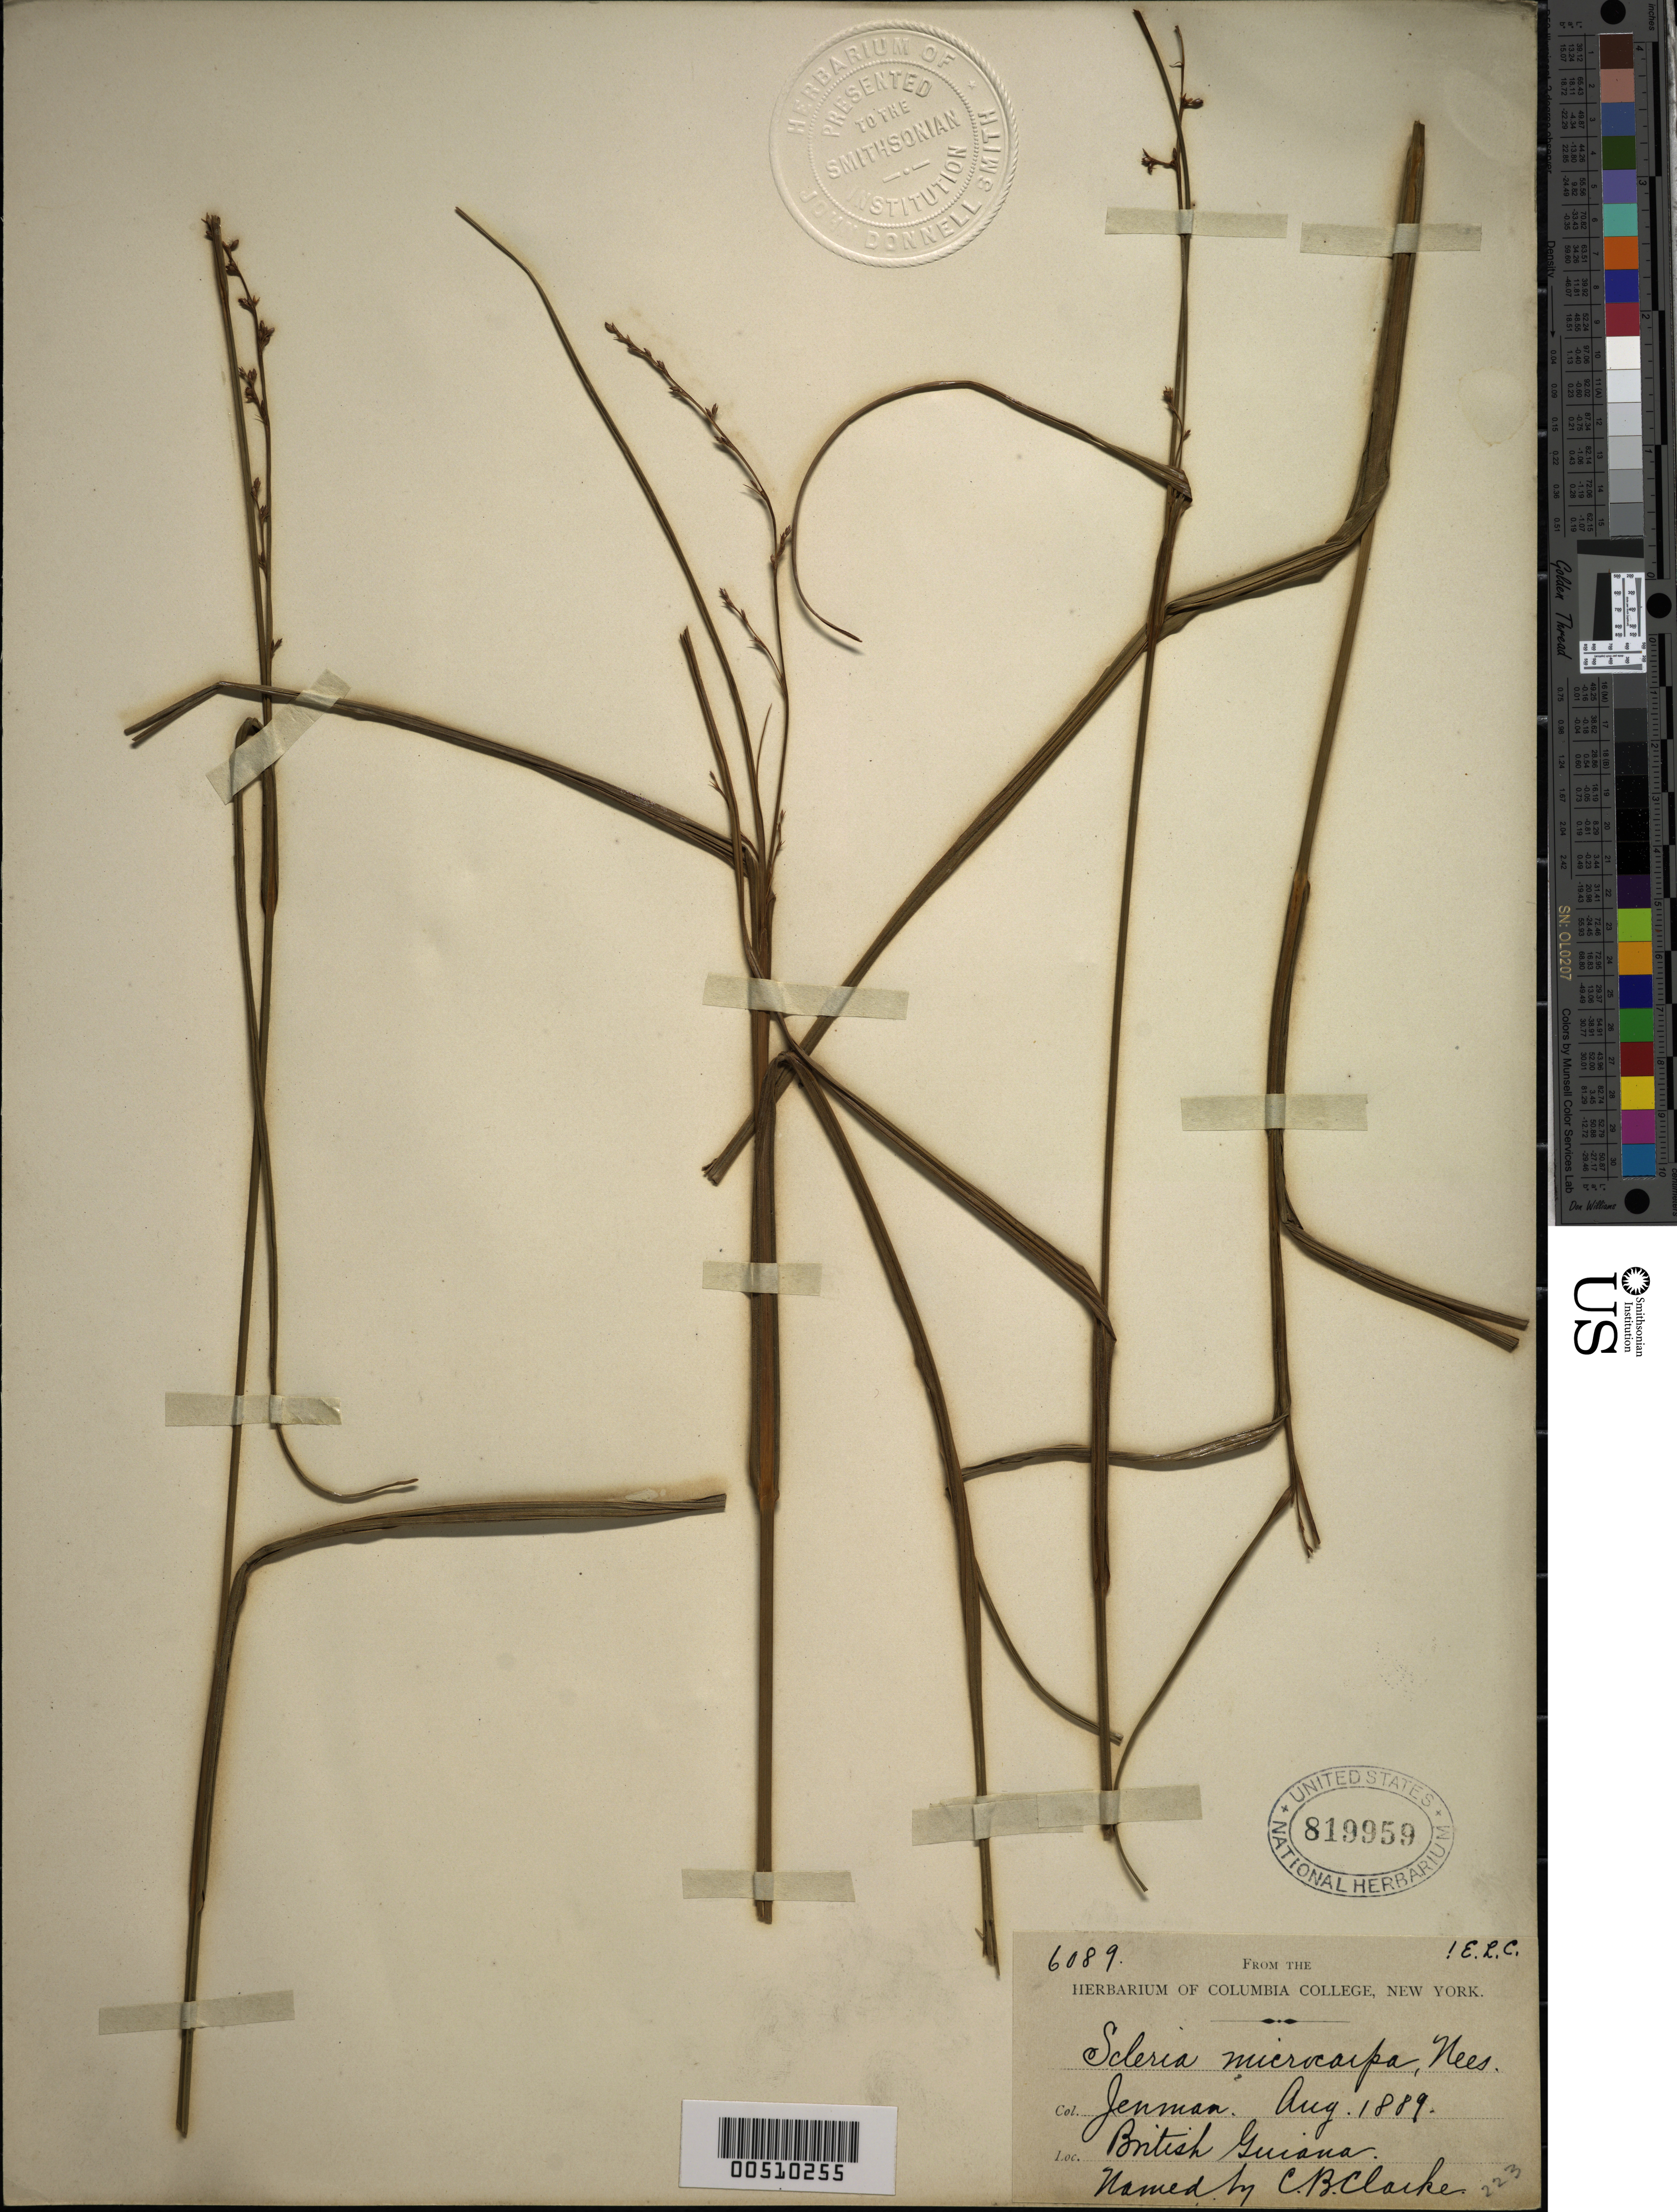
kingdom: Plantae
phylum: Tracheophyta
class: Liliopsida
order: Poales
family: Cyperaceae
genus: Scleria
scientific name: Scleria microcarpa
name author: Nees ex Kunth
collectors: G. S. Jenman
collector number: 6089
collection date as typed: Aug 1889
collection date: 1889-08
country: Guyana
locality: Mazaruni River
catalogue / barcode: US 819959